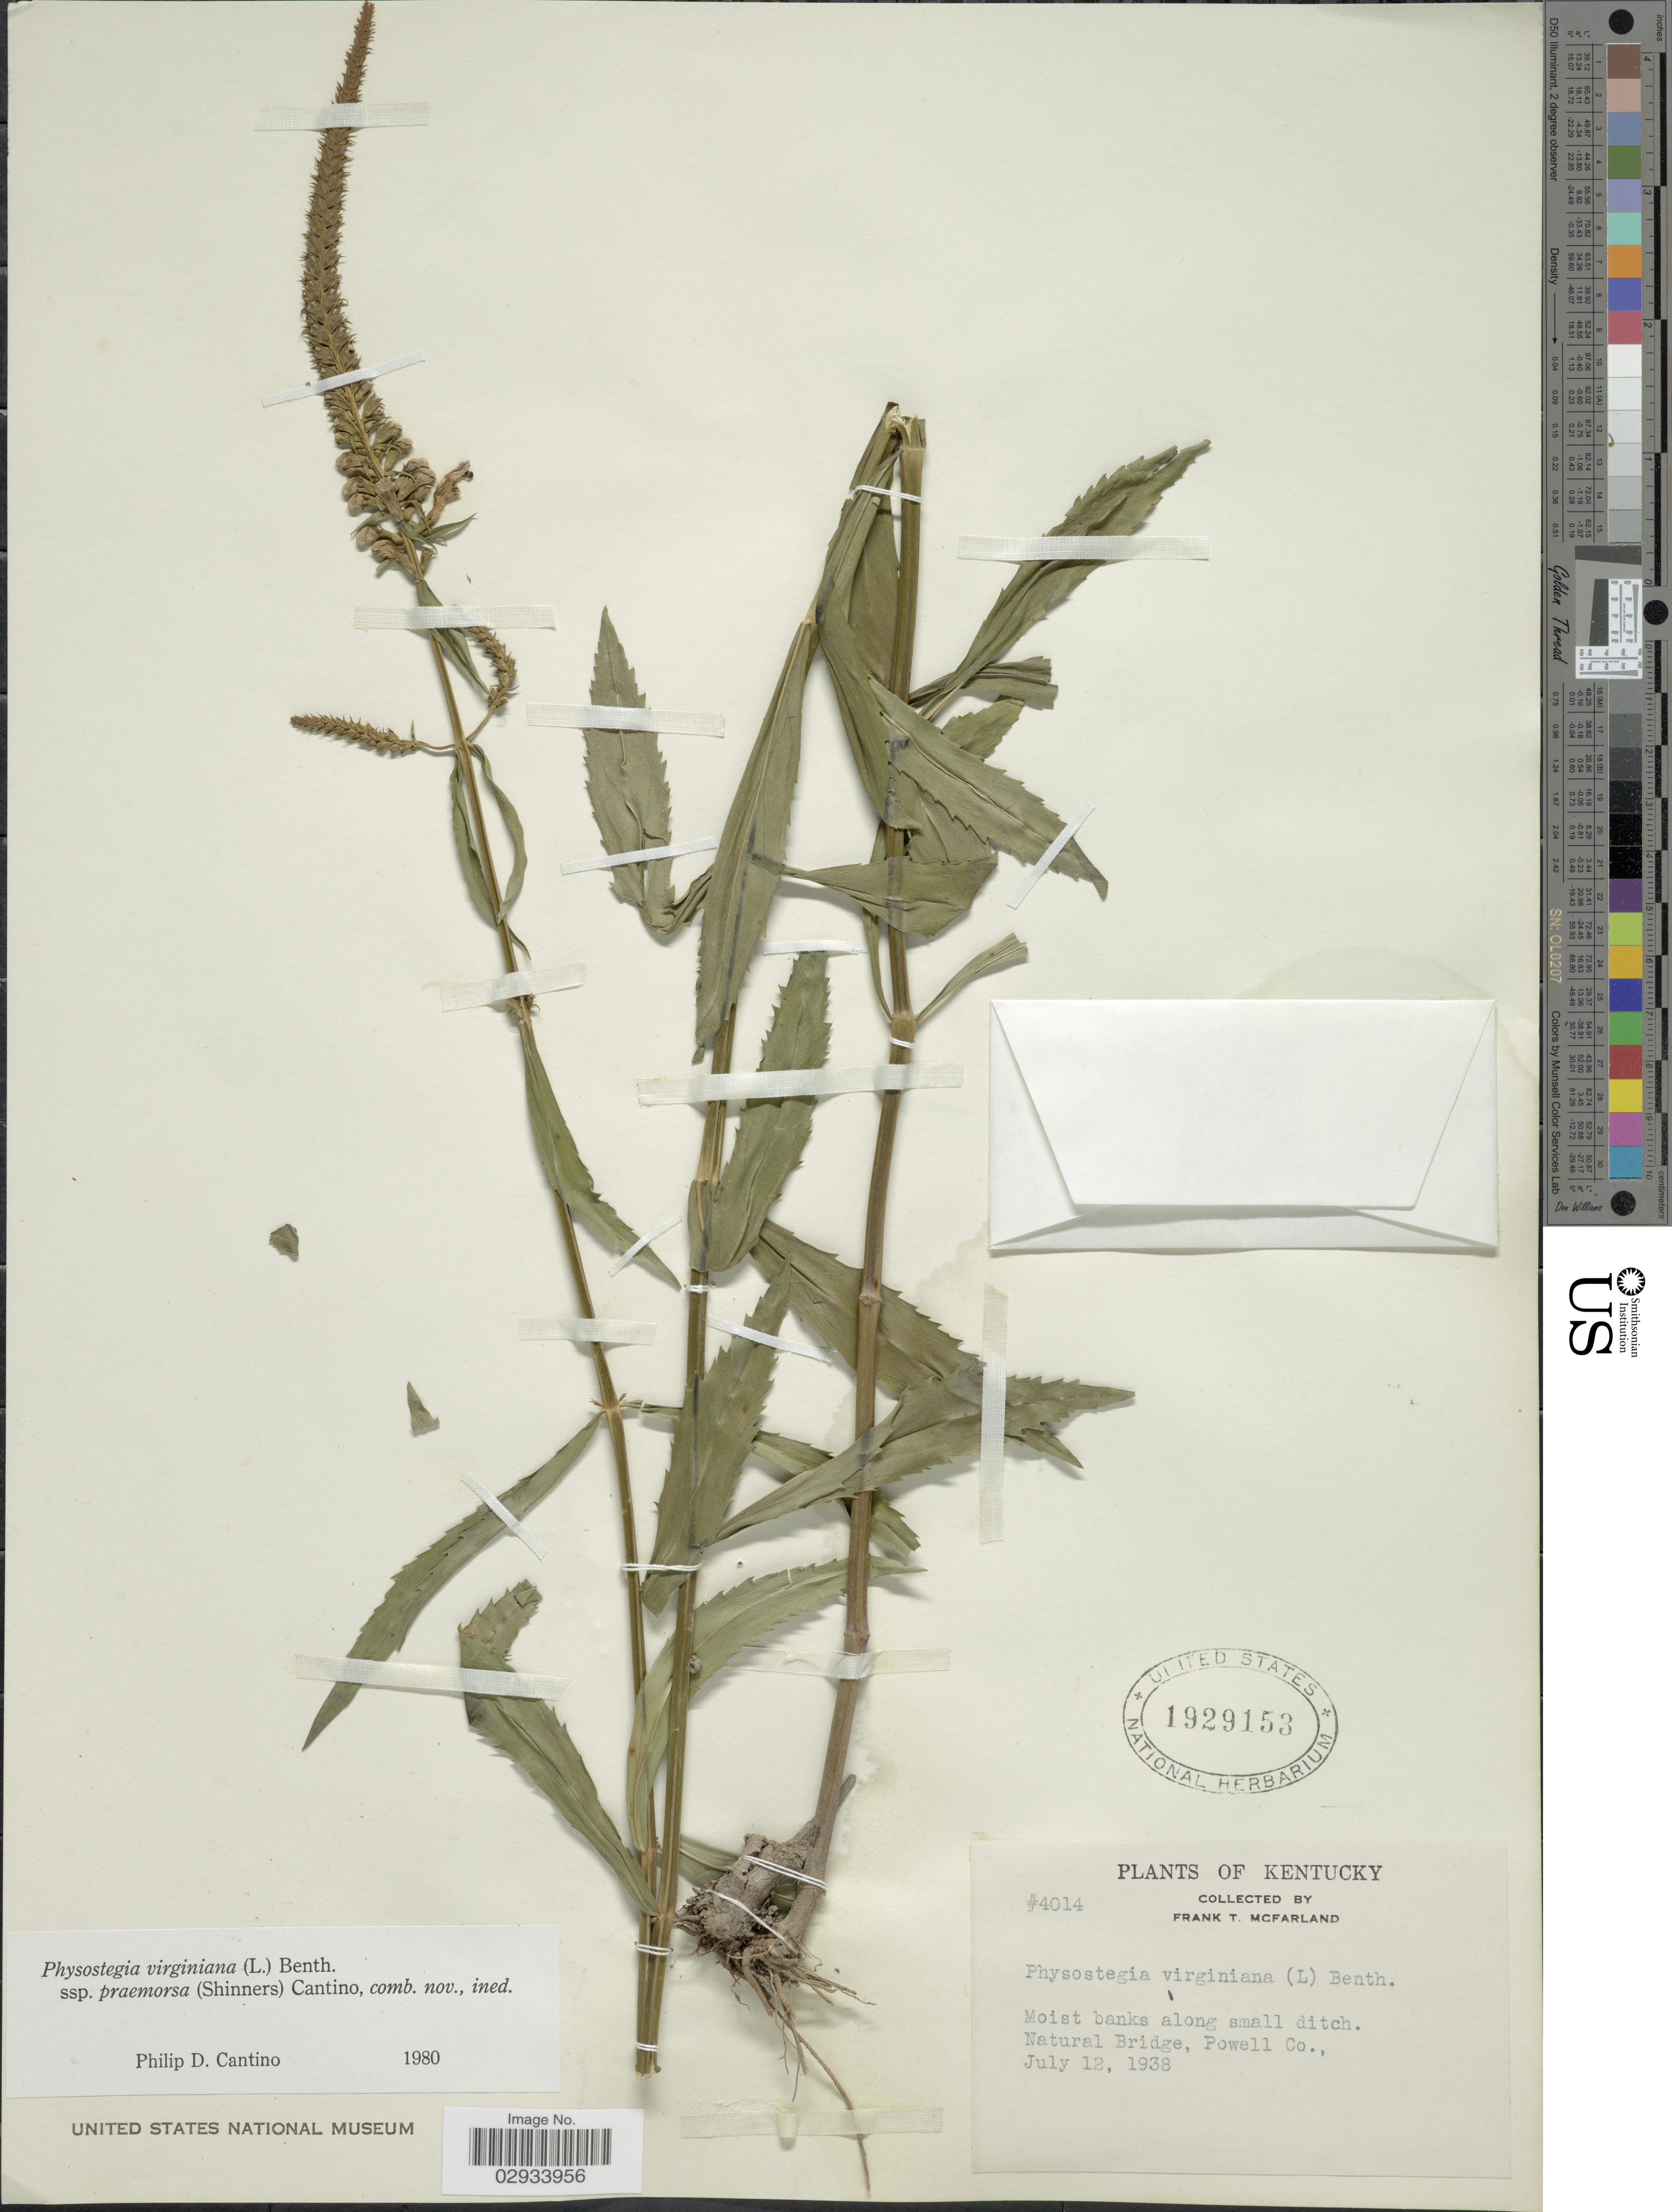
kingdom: Plantae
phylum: Tracheophyta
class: Magnoliopsida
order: Lamiales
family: Lamiaceae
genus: Physostegia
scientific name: Physostegia virginiana subsp. praemorsa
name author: (Shinners) P.D. Cantino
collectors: F. McFarland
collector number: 4014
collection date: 1938-07-12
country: United States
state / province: Kentucky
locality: Moist banks along small ditch. Natural Bridge, Powell Co.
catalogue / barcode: US 1929153